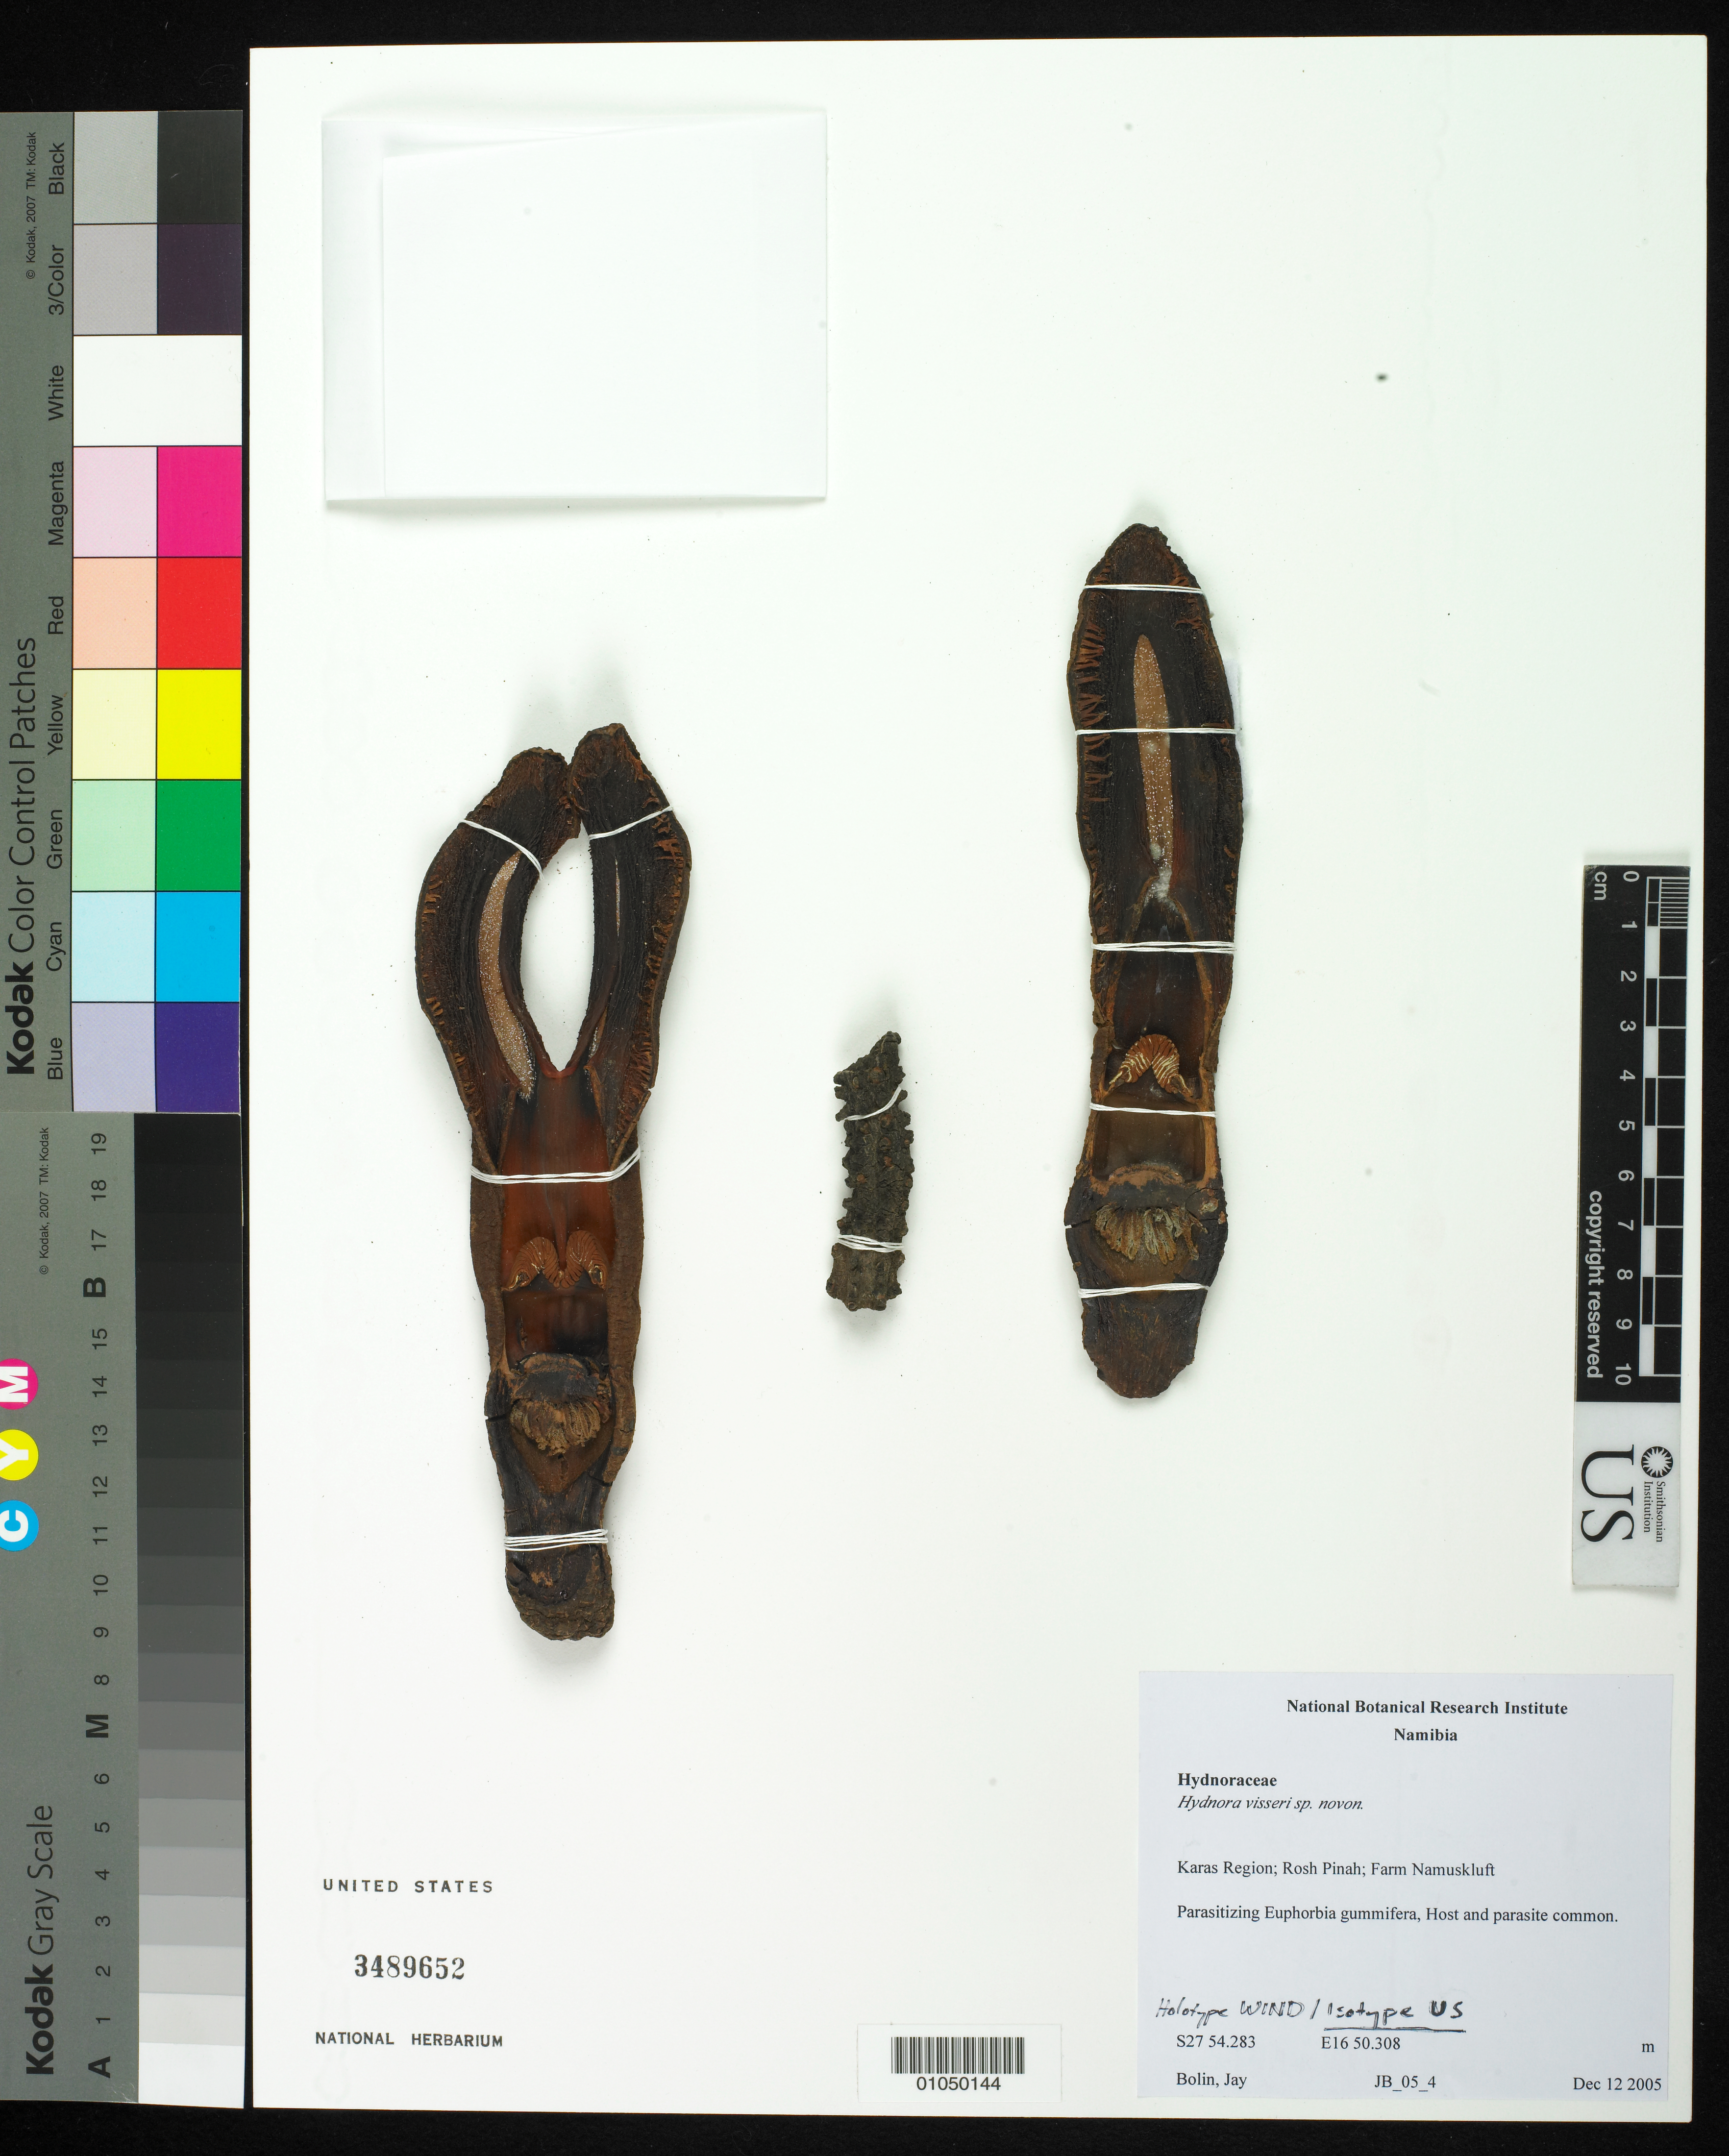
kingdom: Plantae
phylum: Tracheophyta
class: Magnoliopsida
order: Piperales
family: Hydnoraceae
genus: Hydnora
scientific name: Hydnora visseri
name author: Bolin et al.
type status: Isotype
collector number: JB 05-4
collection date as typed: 12 Dec 2005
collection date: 2005-12-12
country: Namibia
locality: Karas Region; Rosh Pinah; Farm Namuskluft.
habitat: Parasitizing Euphorbia gummerifa, host and parasite common.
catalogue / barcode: US 3489652